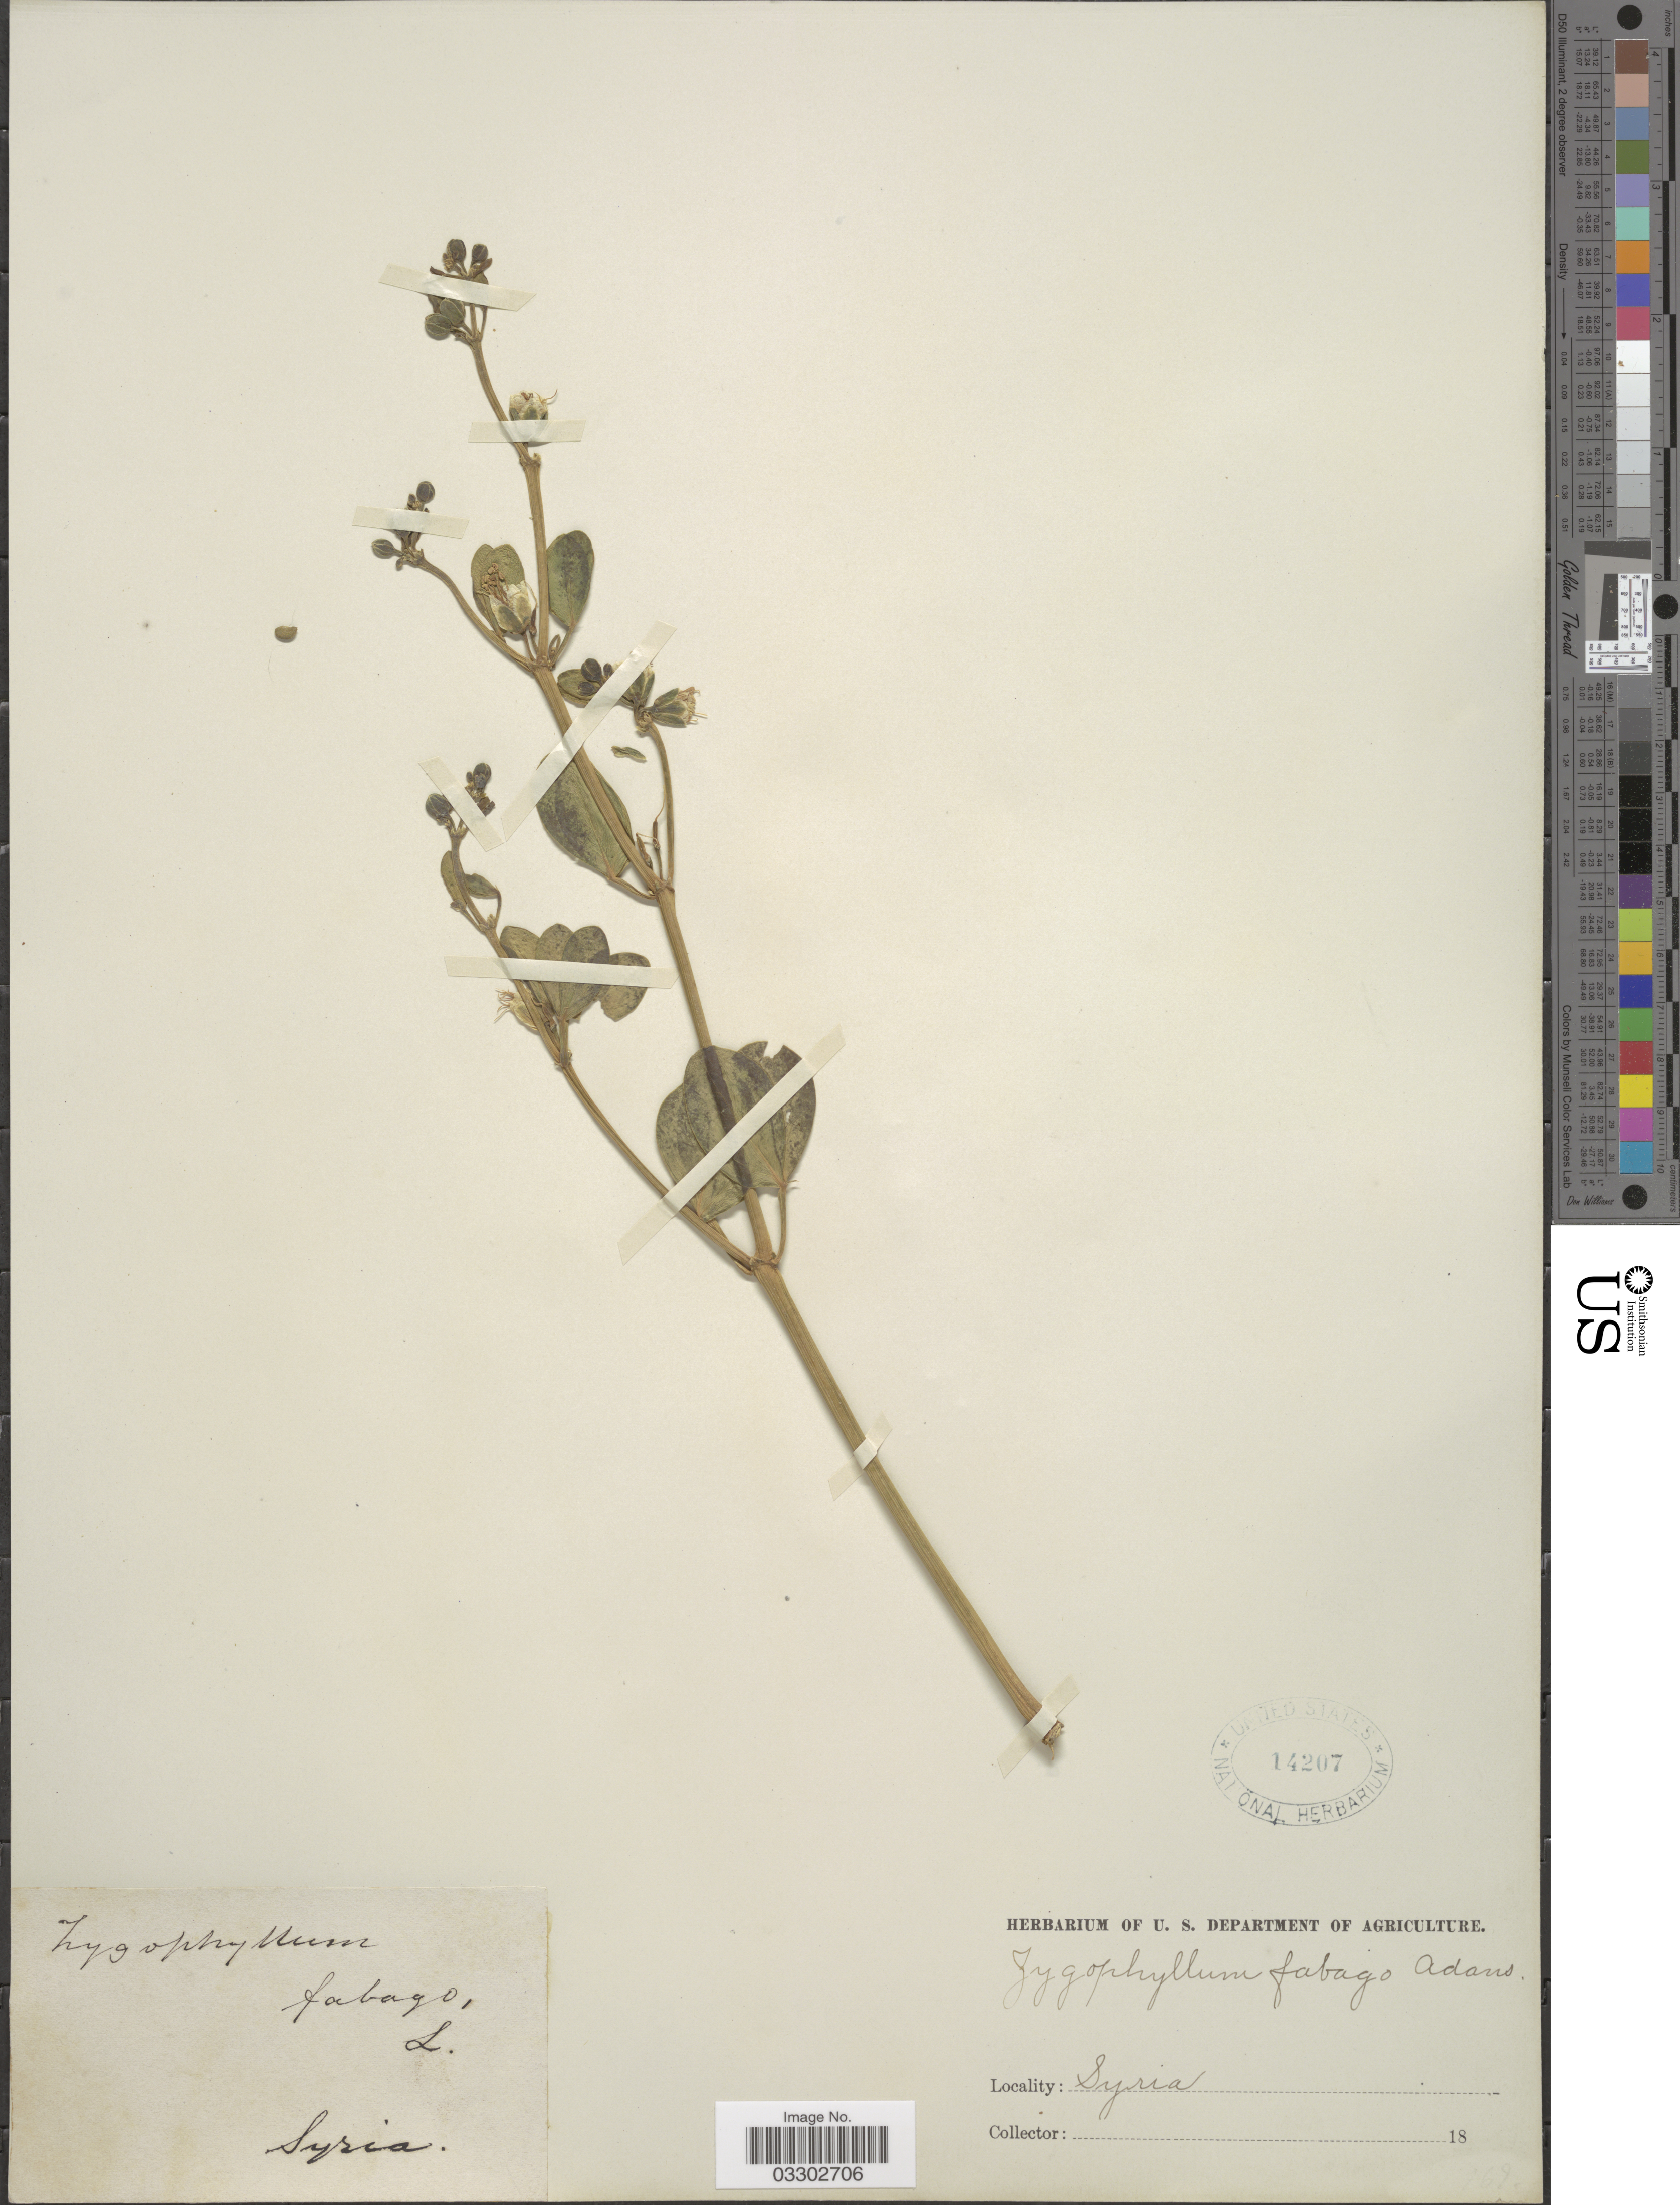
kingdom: Plantae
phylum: Tracheophyta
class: Magnoliopsida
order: Zygophyllales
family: Zygophyllaceae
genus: Zygophyllum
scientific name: Zygophyllum fabago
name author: L.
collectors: ex herb. U. S. Department of Agriculture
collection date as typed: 18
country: Syria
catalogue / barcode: US 14207